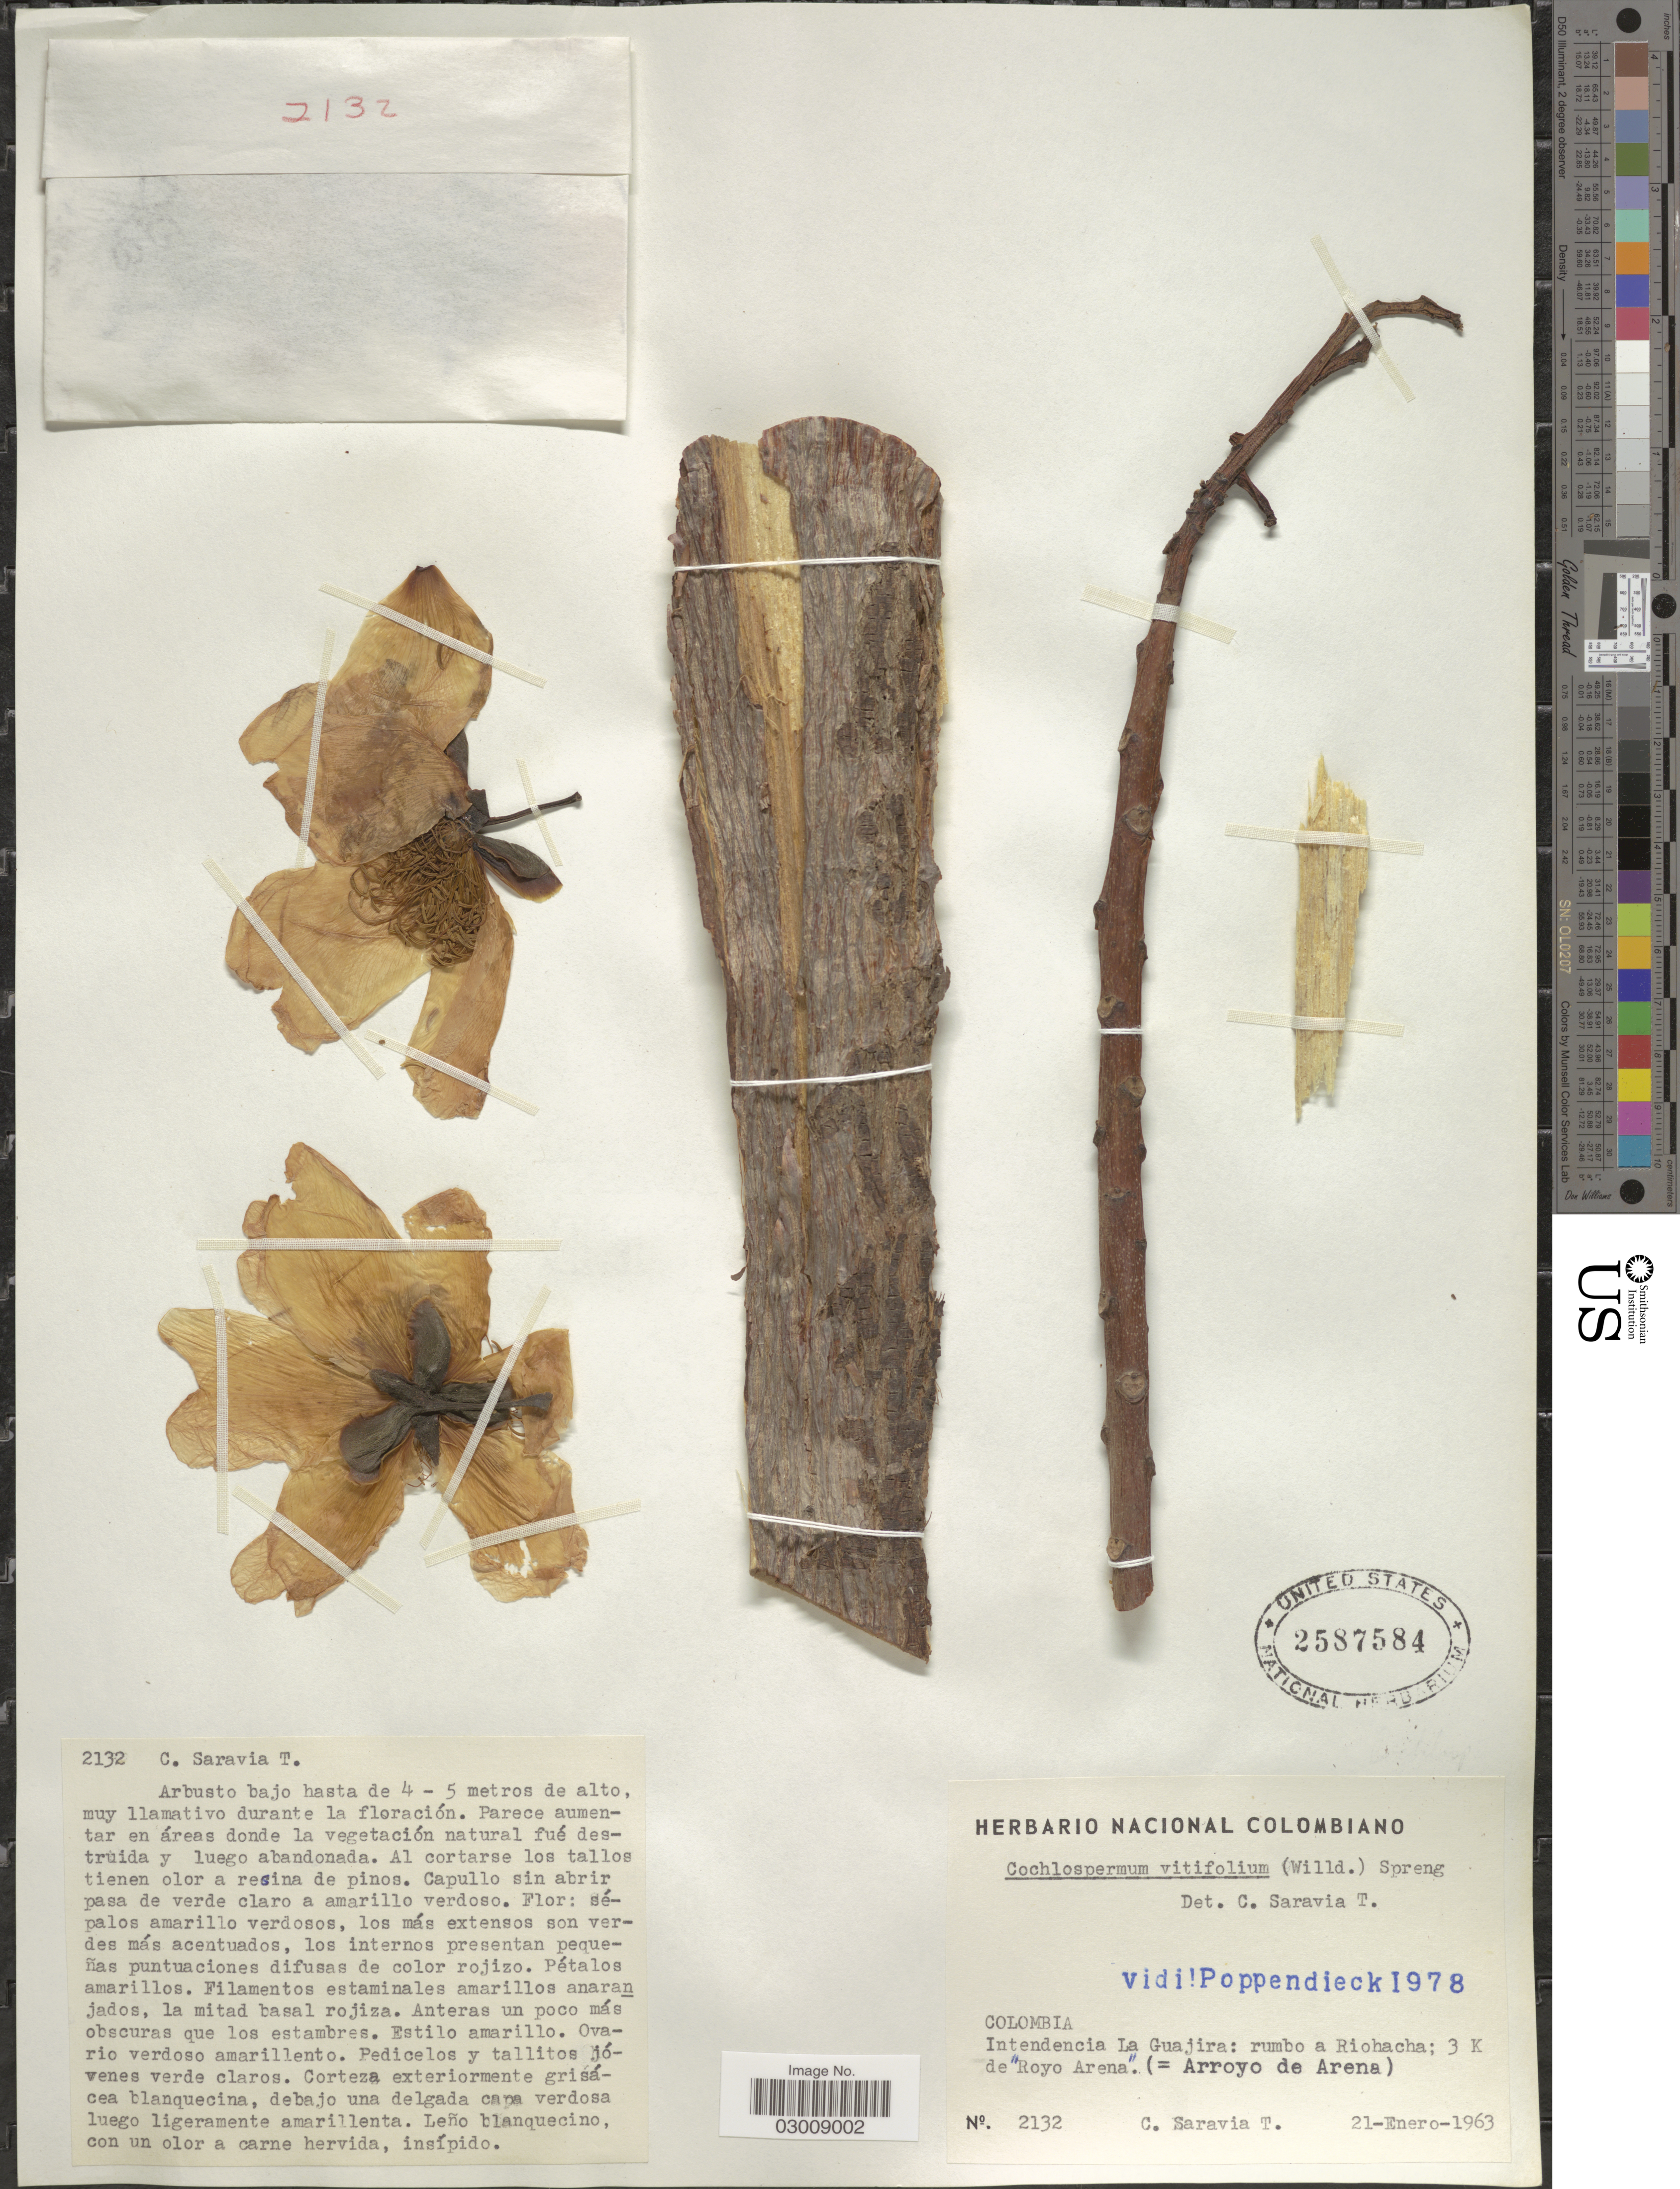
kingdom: Plantae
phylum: Tracheophyta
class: Magnoliopsida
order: Malvales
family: Cochlospermaceae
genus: Cochlospermum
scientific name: Cochlospermum vitifolium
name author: (Willd.) Spreng.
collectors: C. Saravia T.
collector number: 2132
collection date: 1963-01-21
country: Colombia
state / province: La Guajira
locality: Intendencia La Guajira: rumbo a Riohacha; 3 K de "Royo Arena". (=Arroyo de Arena).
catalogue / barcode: US 2587584